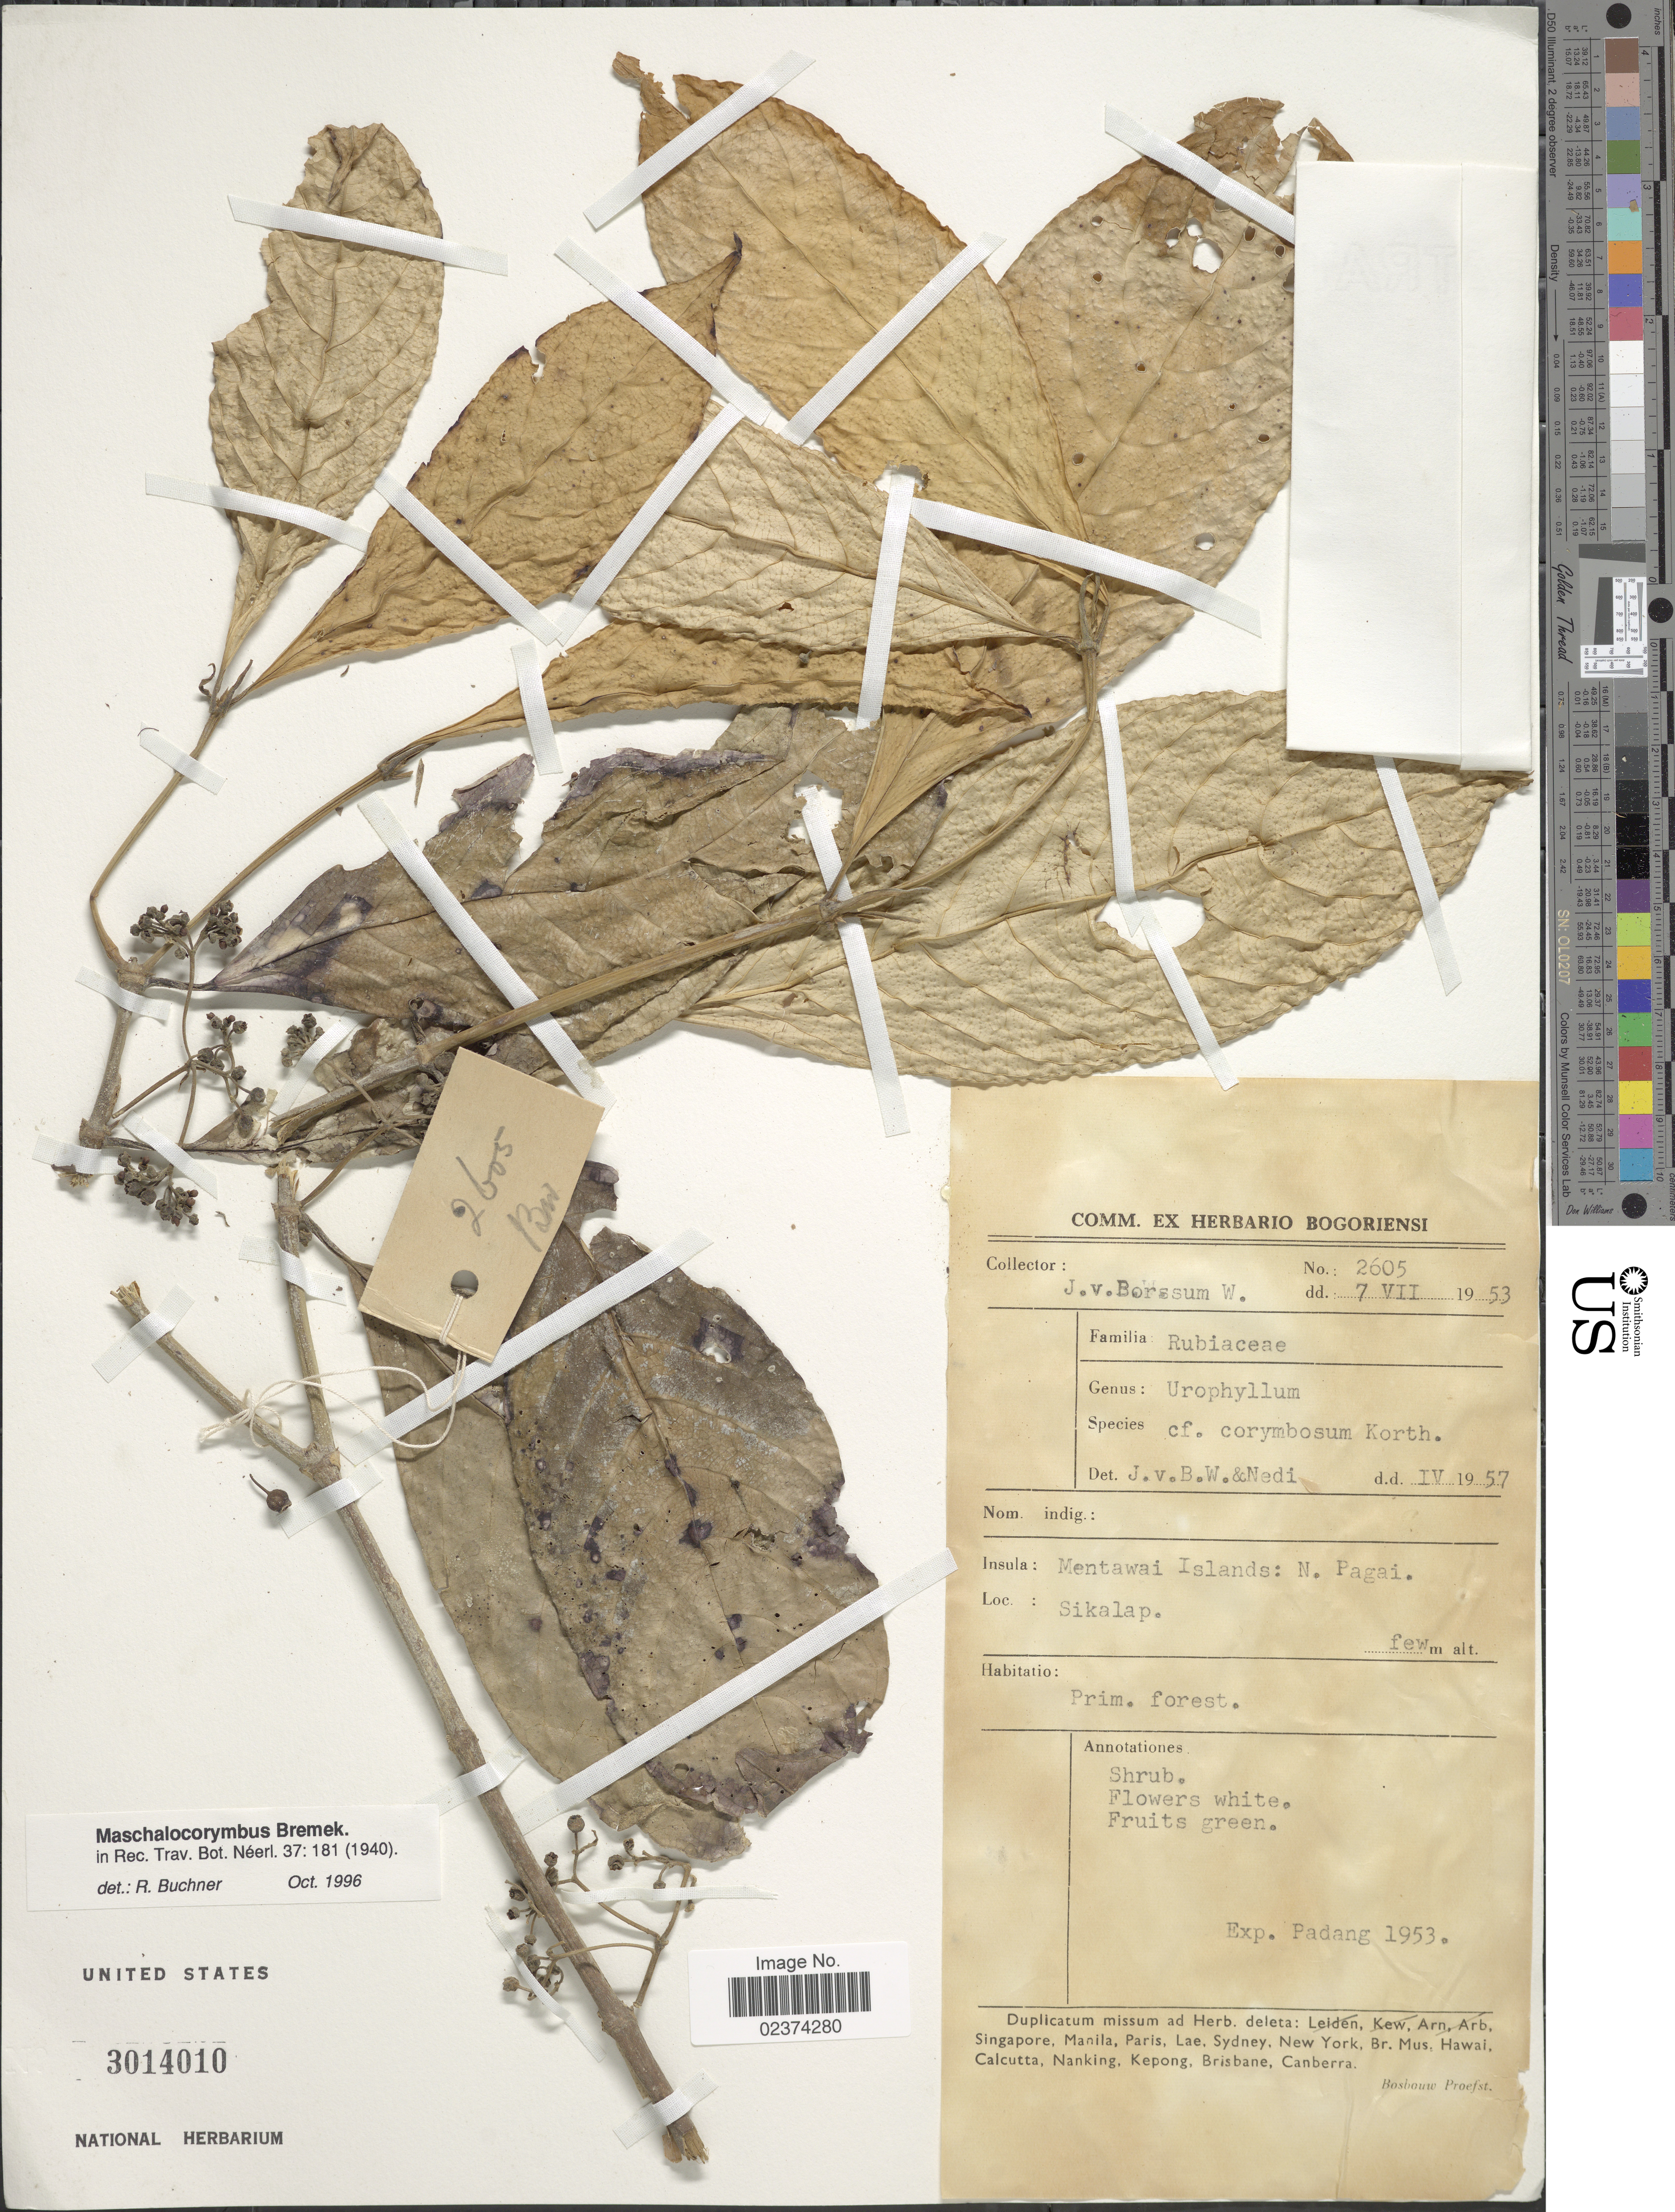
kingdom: Plantae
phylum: Tracheophyta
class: Magnoliopsida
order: Gentianales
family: Rubiaceae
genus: Maschalocorymbus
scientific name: Maschalocorymbus sp.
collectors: J. Borssum Waalkes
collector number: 2605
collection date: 1953-07-07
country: Indonesia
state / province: Sumatra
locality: Mentawai Islands: N. Pagai. Sikalap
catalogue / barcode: US 3014010